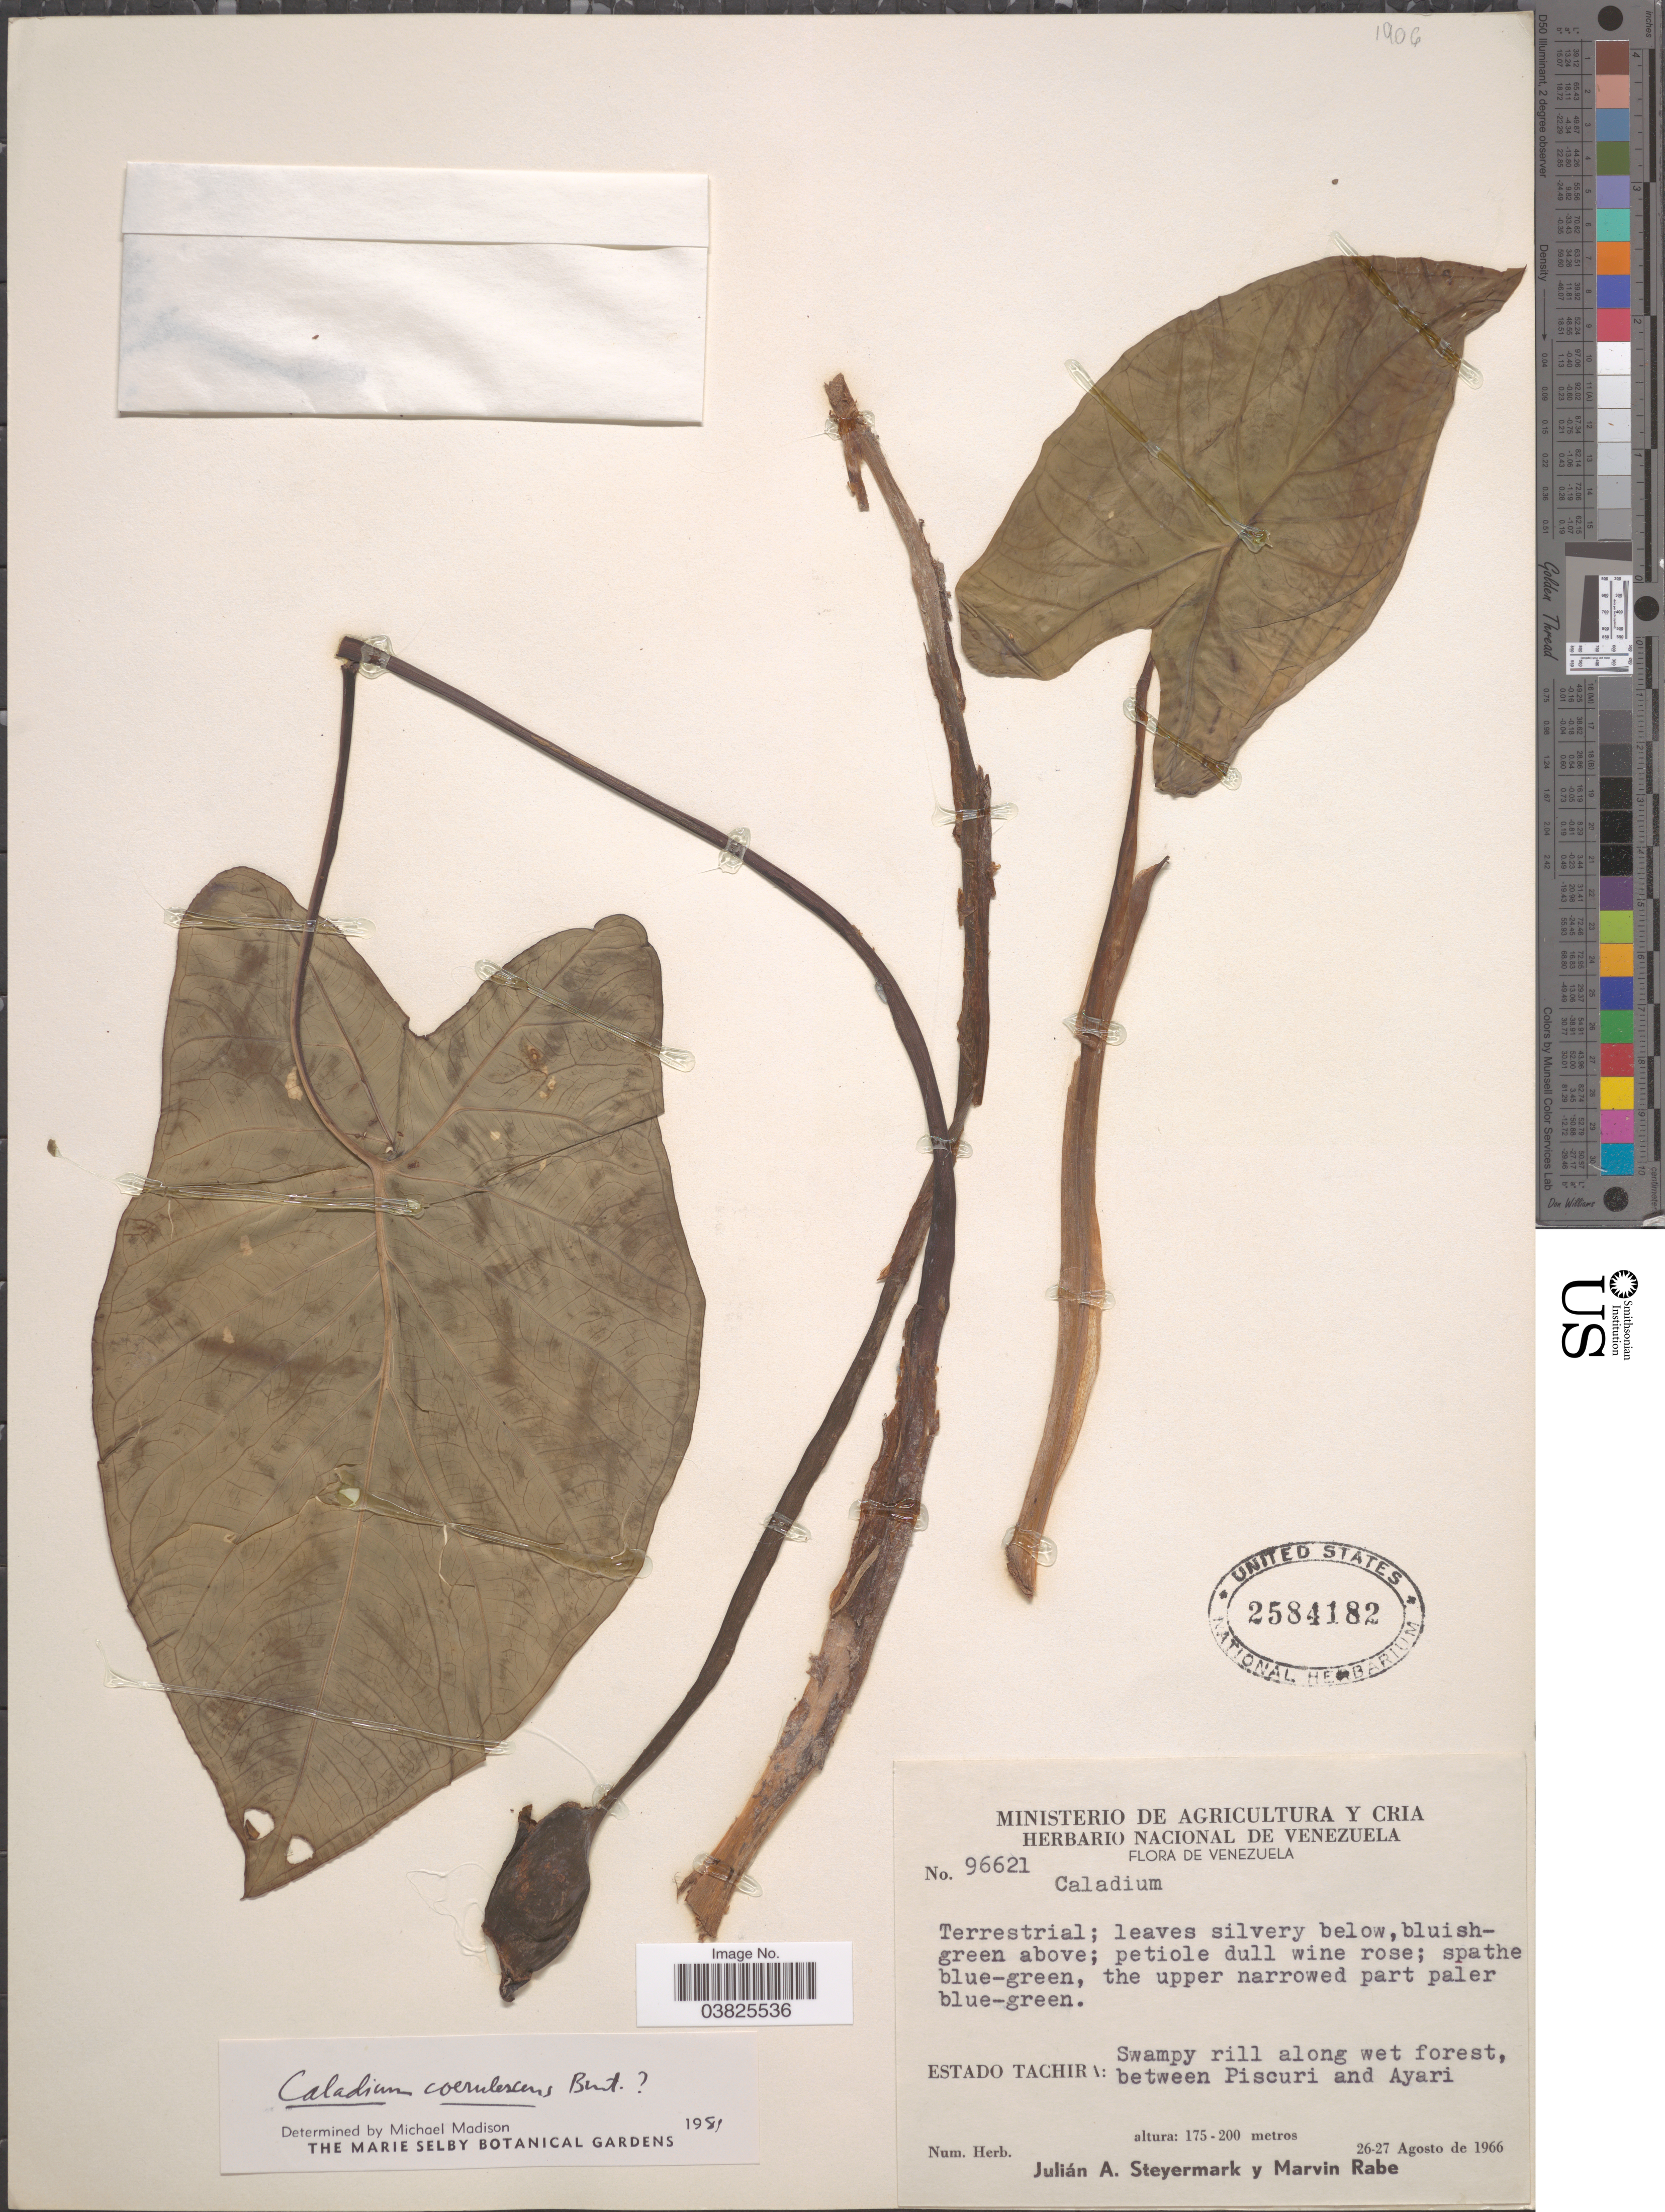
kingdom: Plantae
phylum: Tracheophyta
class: Liliopsida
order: Alismatales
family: Araceae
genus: Caladium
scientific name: Caladium coerulescens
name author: G.S. Bunting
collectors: J. Steyermark & M. Rabe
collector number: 96621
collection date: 1966-08-26/1966-08-27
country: Venezuela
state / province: Tachira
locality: Swampy rill along wet forest, between Piscuri and Ayari.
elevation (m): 175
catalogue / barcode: US 2584182